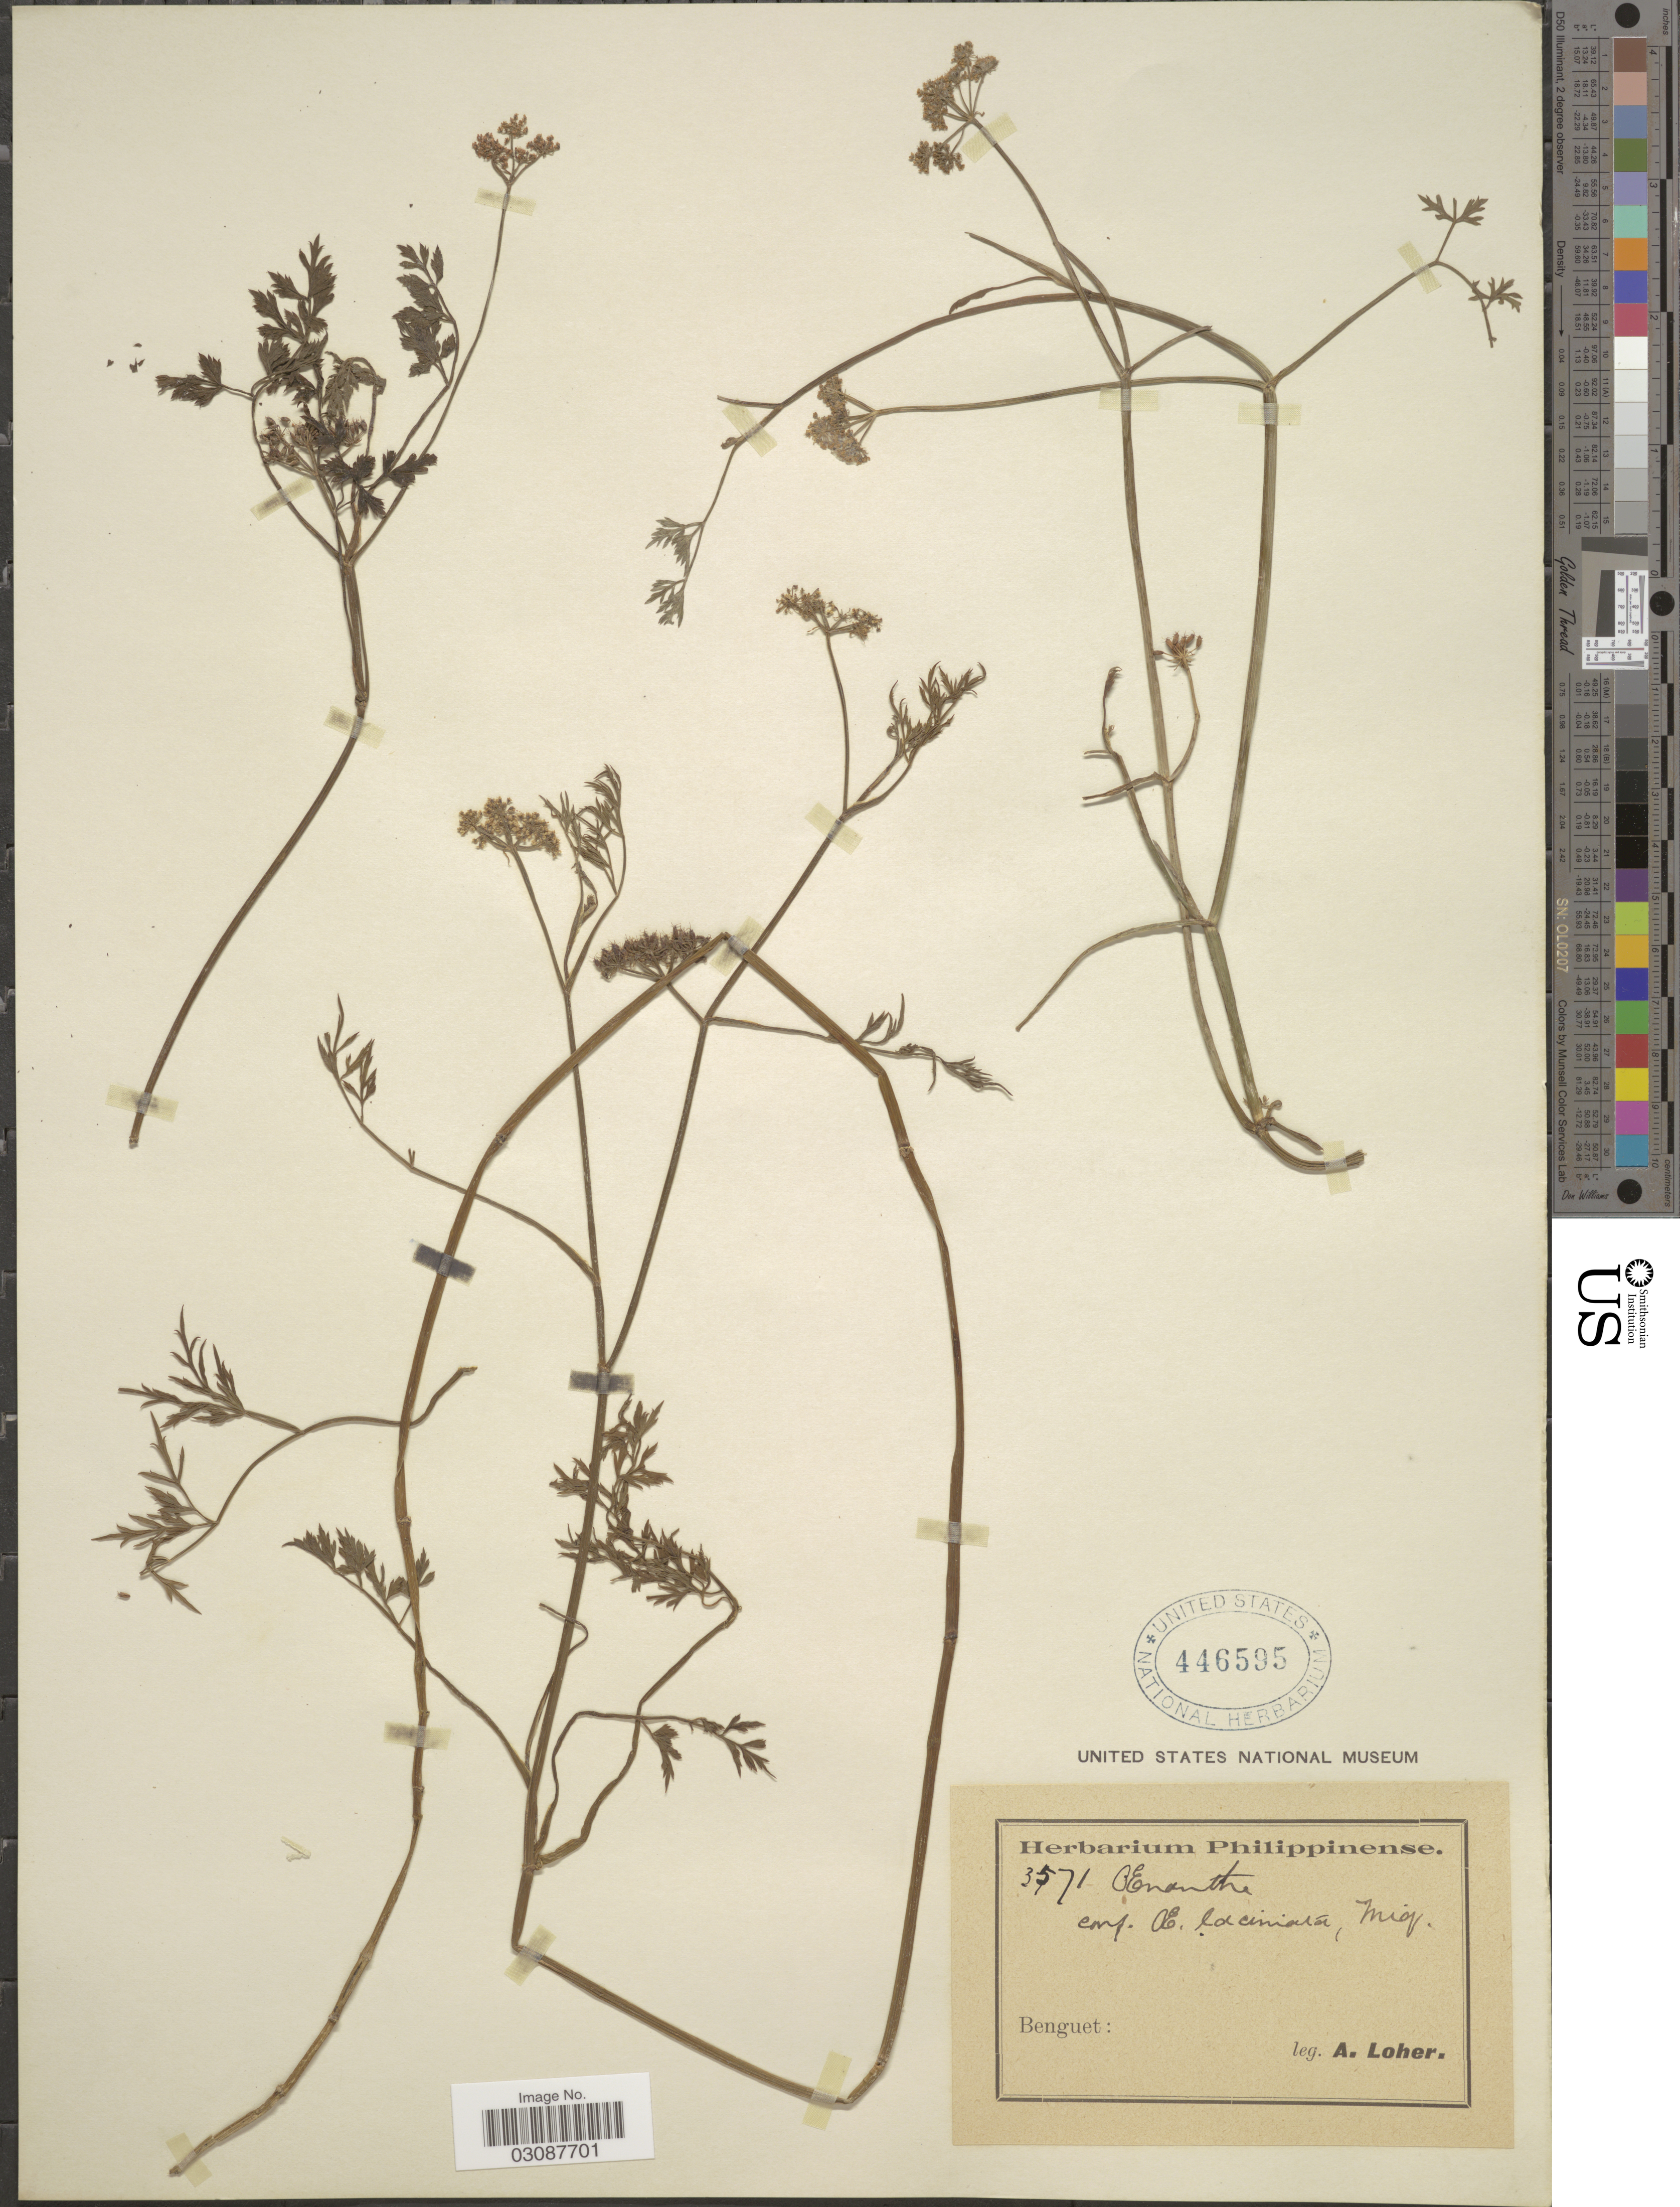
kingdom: Plantae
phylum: Tracheophyta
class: Magnoliopsida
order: Apiales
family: Apiaceae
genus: Oenanthe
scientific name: Oenanthe laciniata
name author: Zoll.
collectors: A. Loher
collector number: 3571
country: Philippines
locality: Benguet.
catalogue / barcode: US 446595